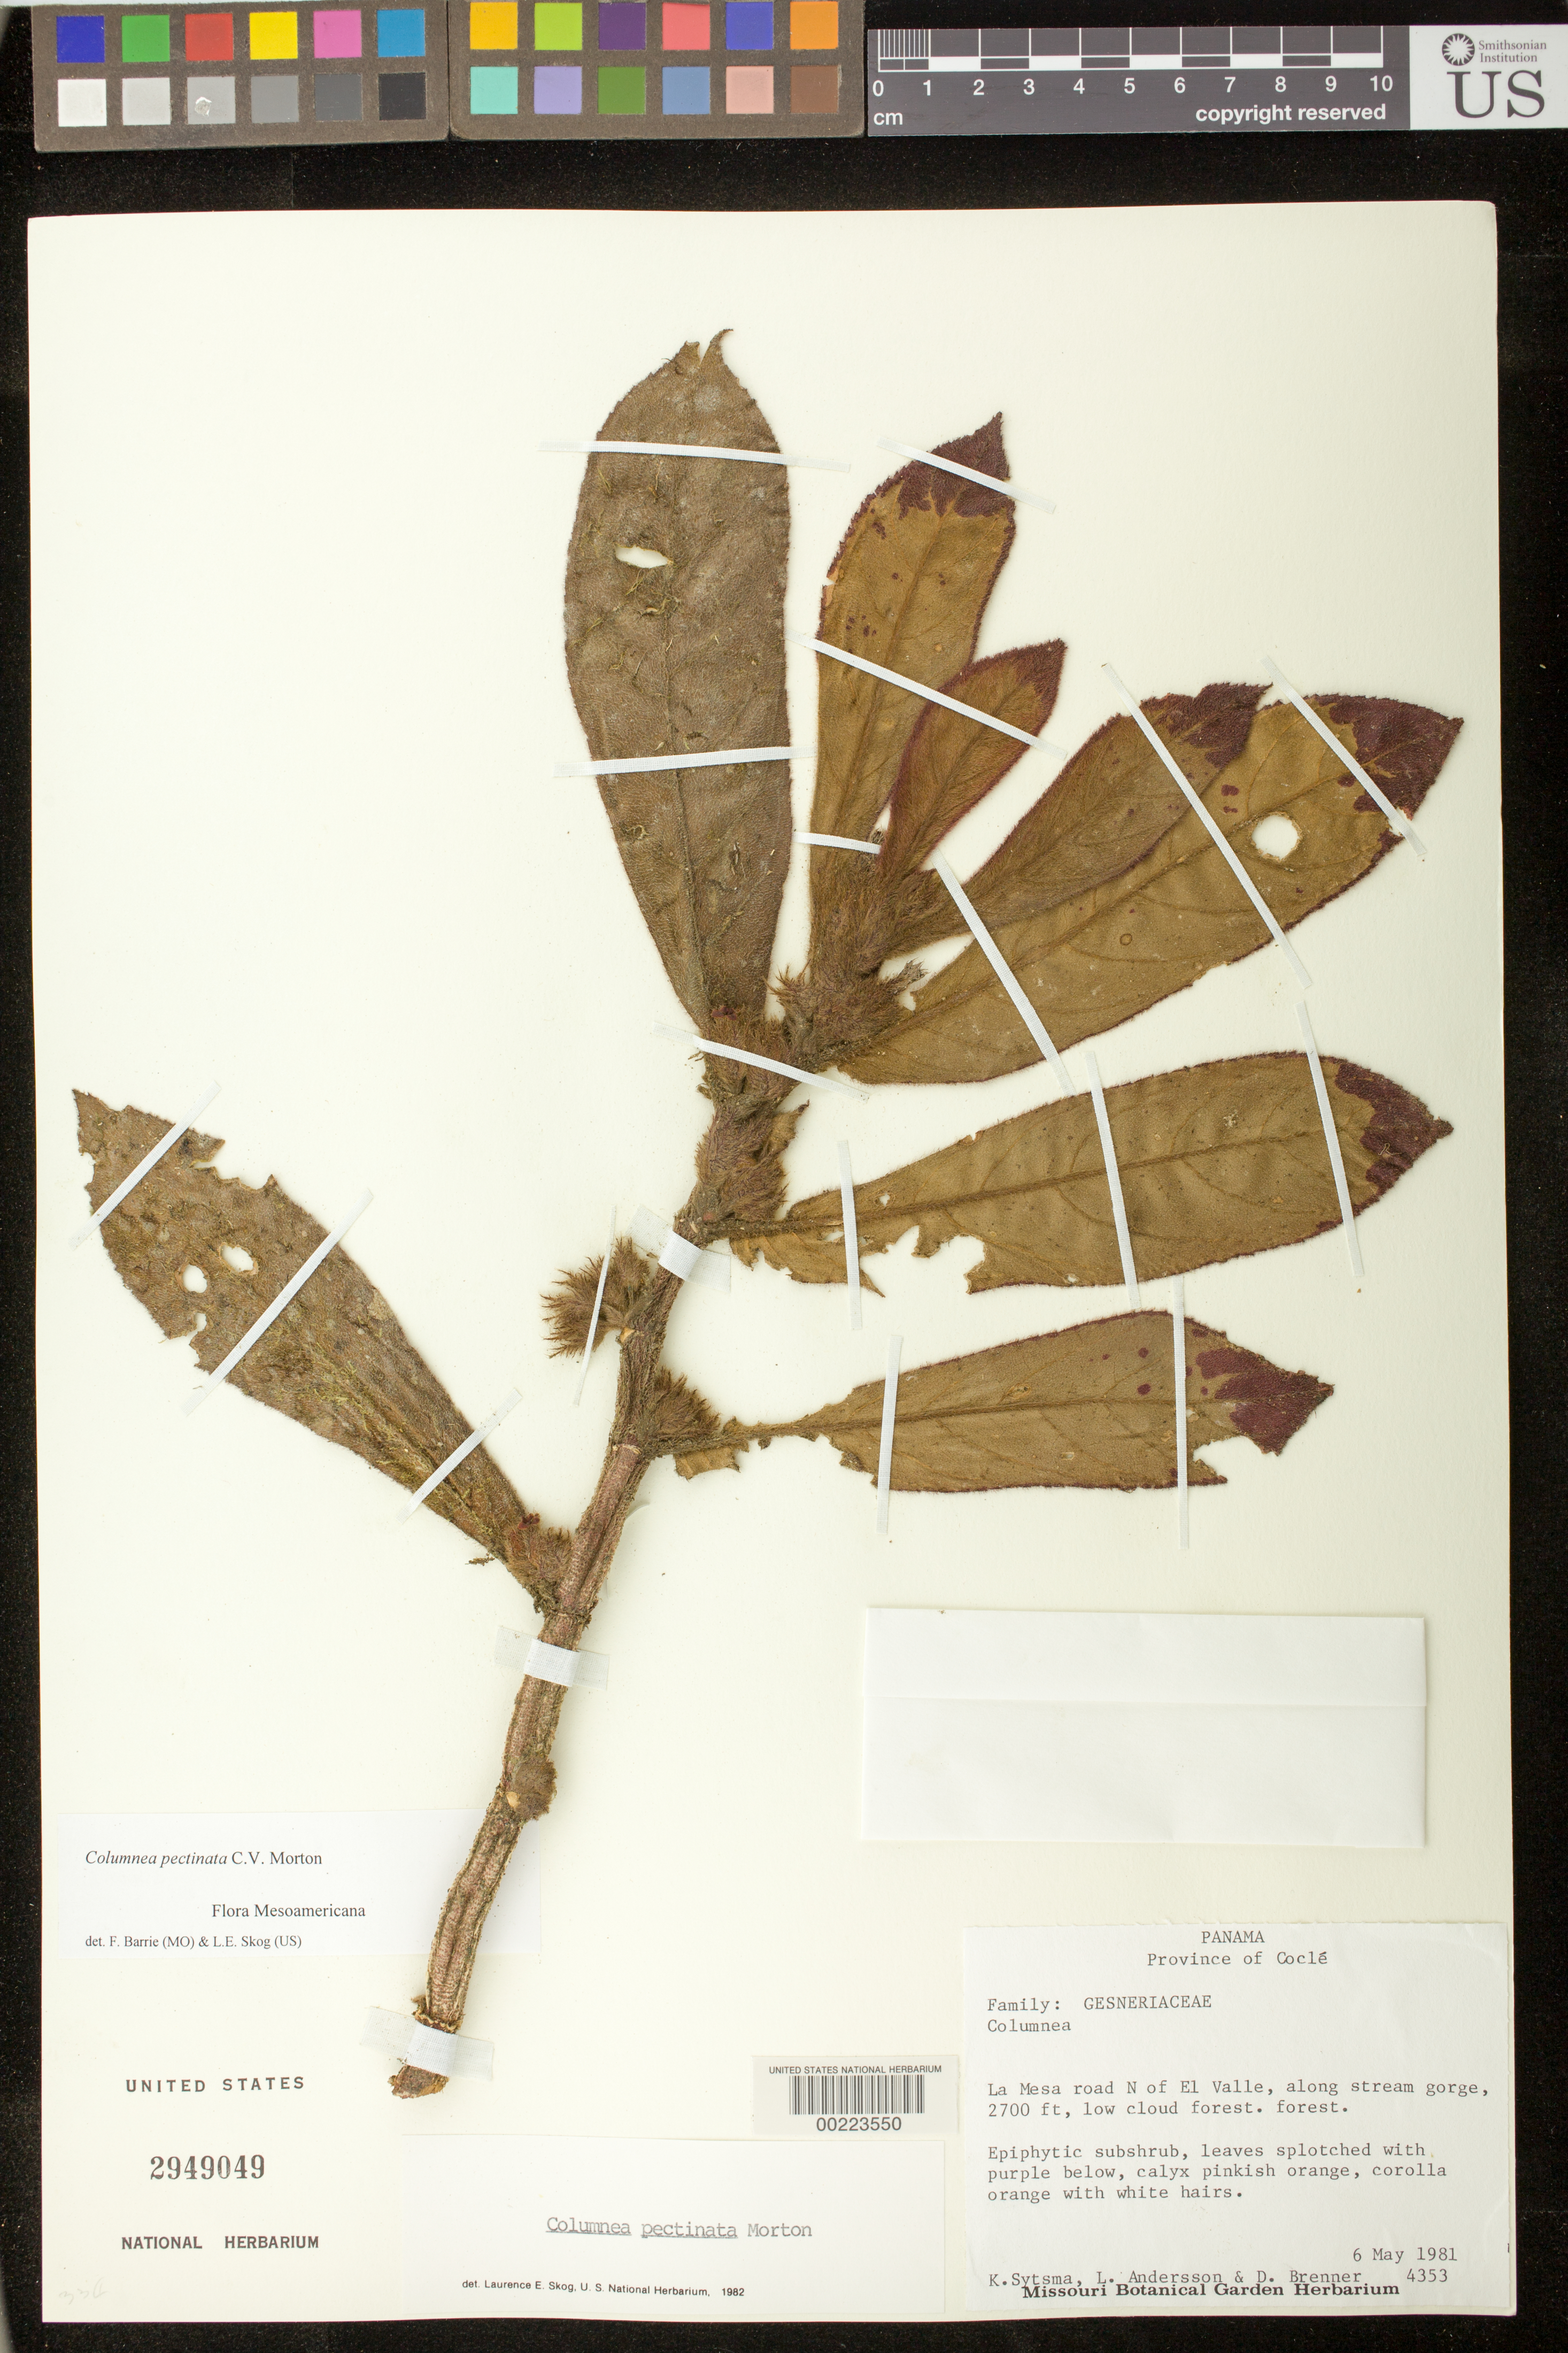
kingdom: Plantae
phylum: Tracheophyta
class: Magnoliopsida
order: Lamiales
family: Gesneriaceae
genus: Columnea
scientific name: Columnea pectinata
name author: C.V. Morton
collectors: K. J. Sytsma, L. Andersson & D. Brenner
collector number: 4353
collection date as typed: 06 May 1981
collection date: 1981-05-06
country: Panama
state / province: Coclé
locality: La Mesa road N of El Valle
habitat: Low cloud forest, along stream gorge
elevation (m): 823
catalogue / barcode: US 2949049